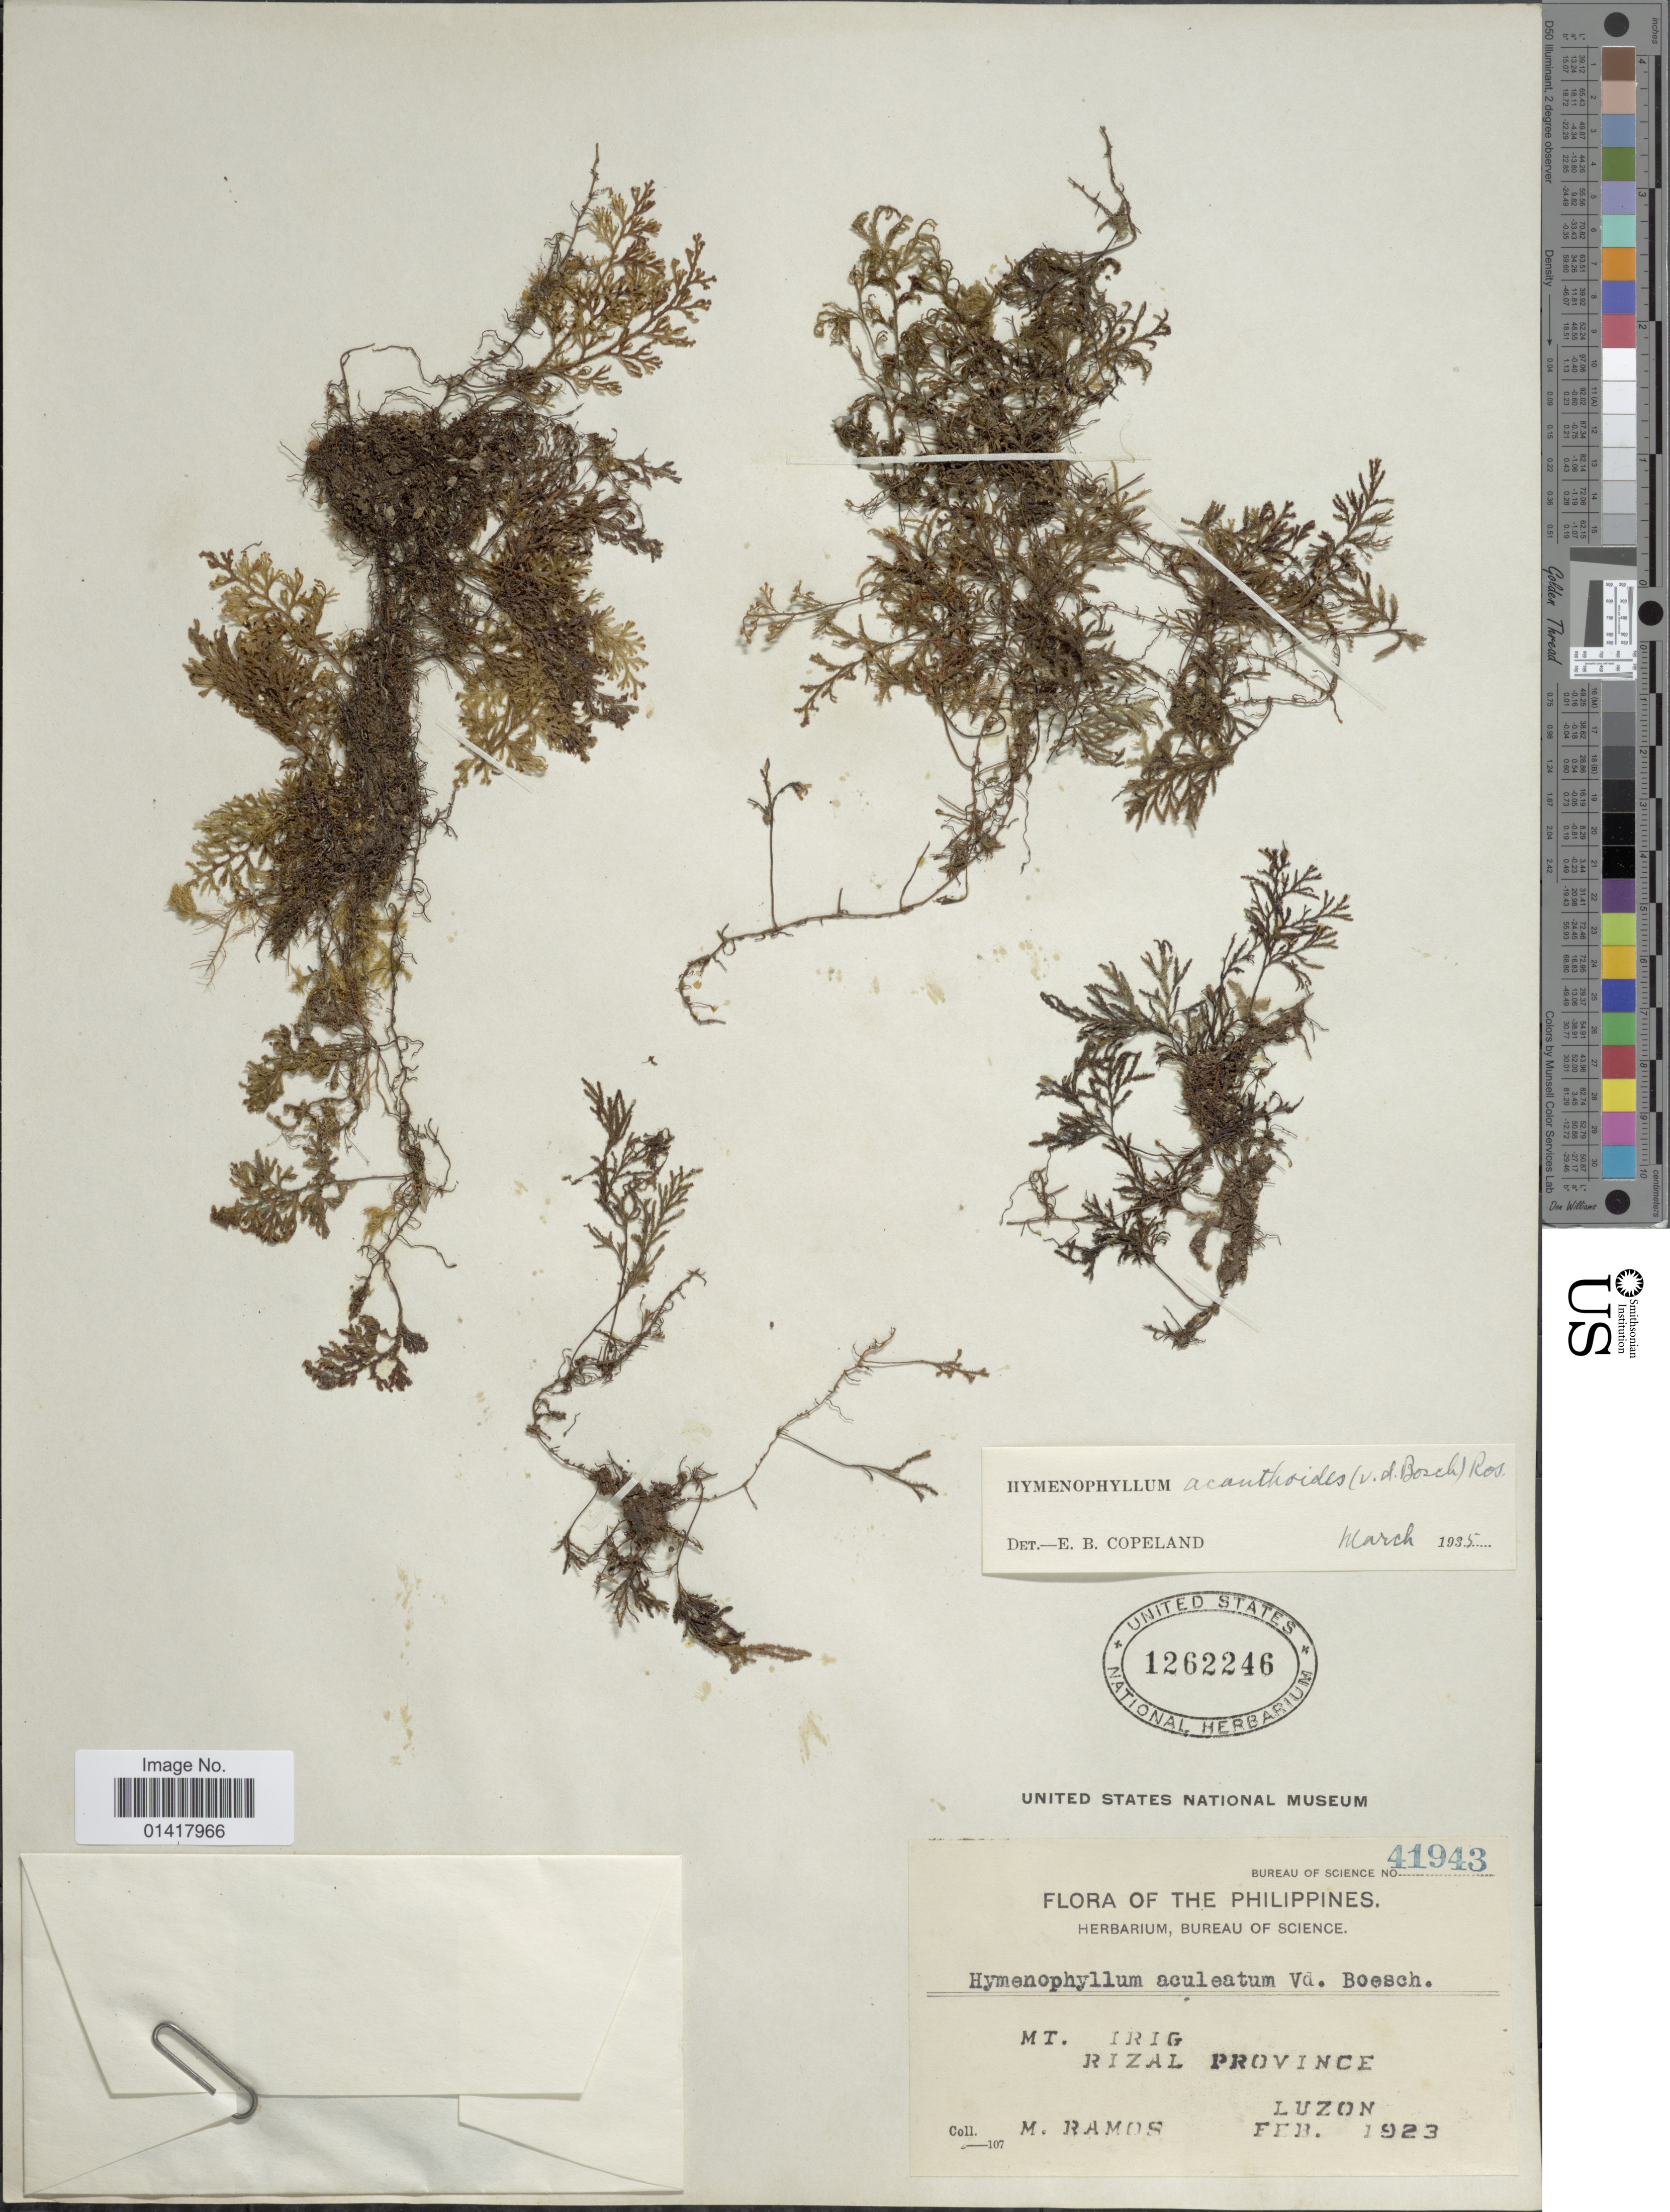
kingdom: Plantae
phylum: Tracheophyta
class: Polypodiopsida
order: Hymenophyllales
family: Hymenophyllaceae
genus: Hymenophyllum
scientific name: Hymenophyllum acanthoides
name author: (Bosch) Rosenst.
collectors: M. Ramos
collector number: Bureau of Science 41943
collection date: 1923-02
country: Philippines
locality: Luzon. Mt. Irig. Rizal Province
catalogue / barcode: US 1262246